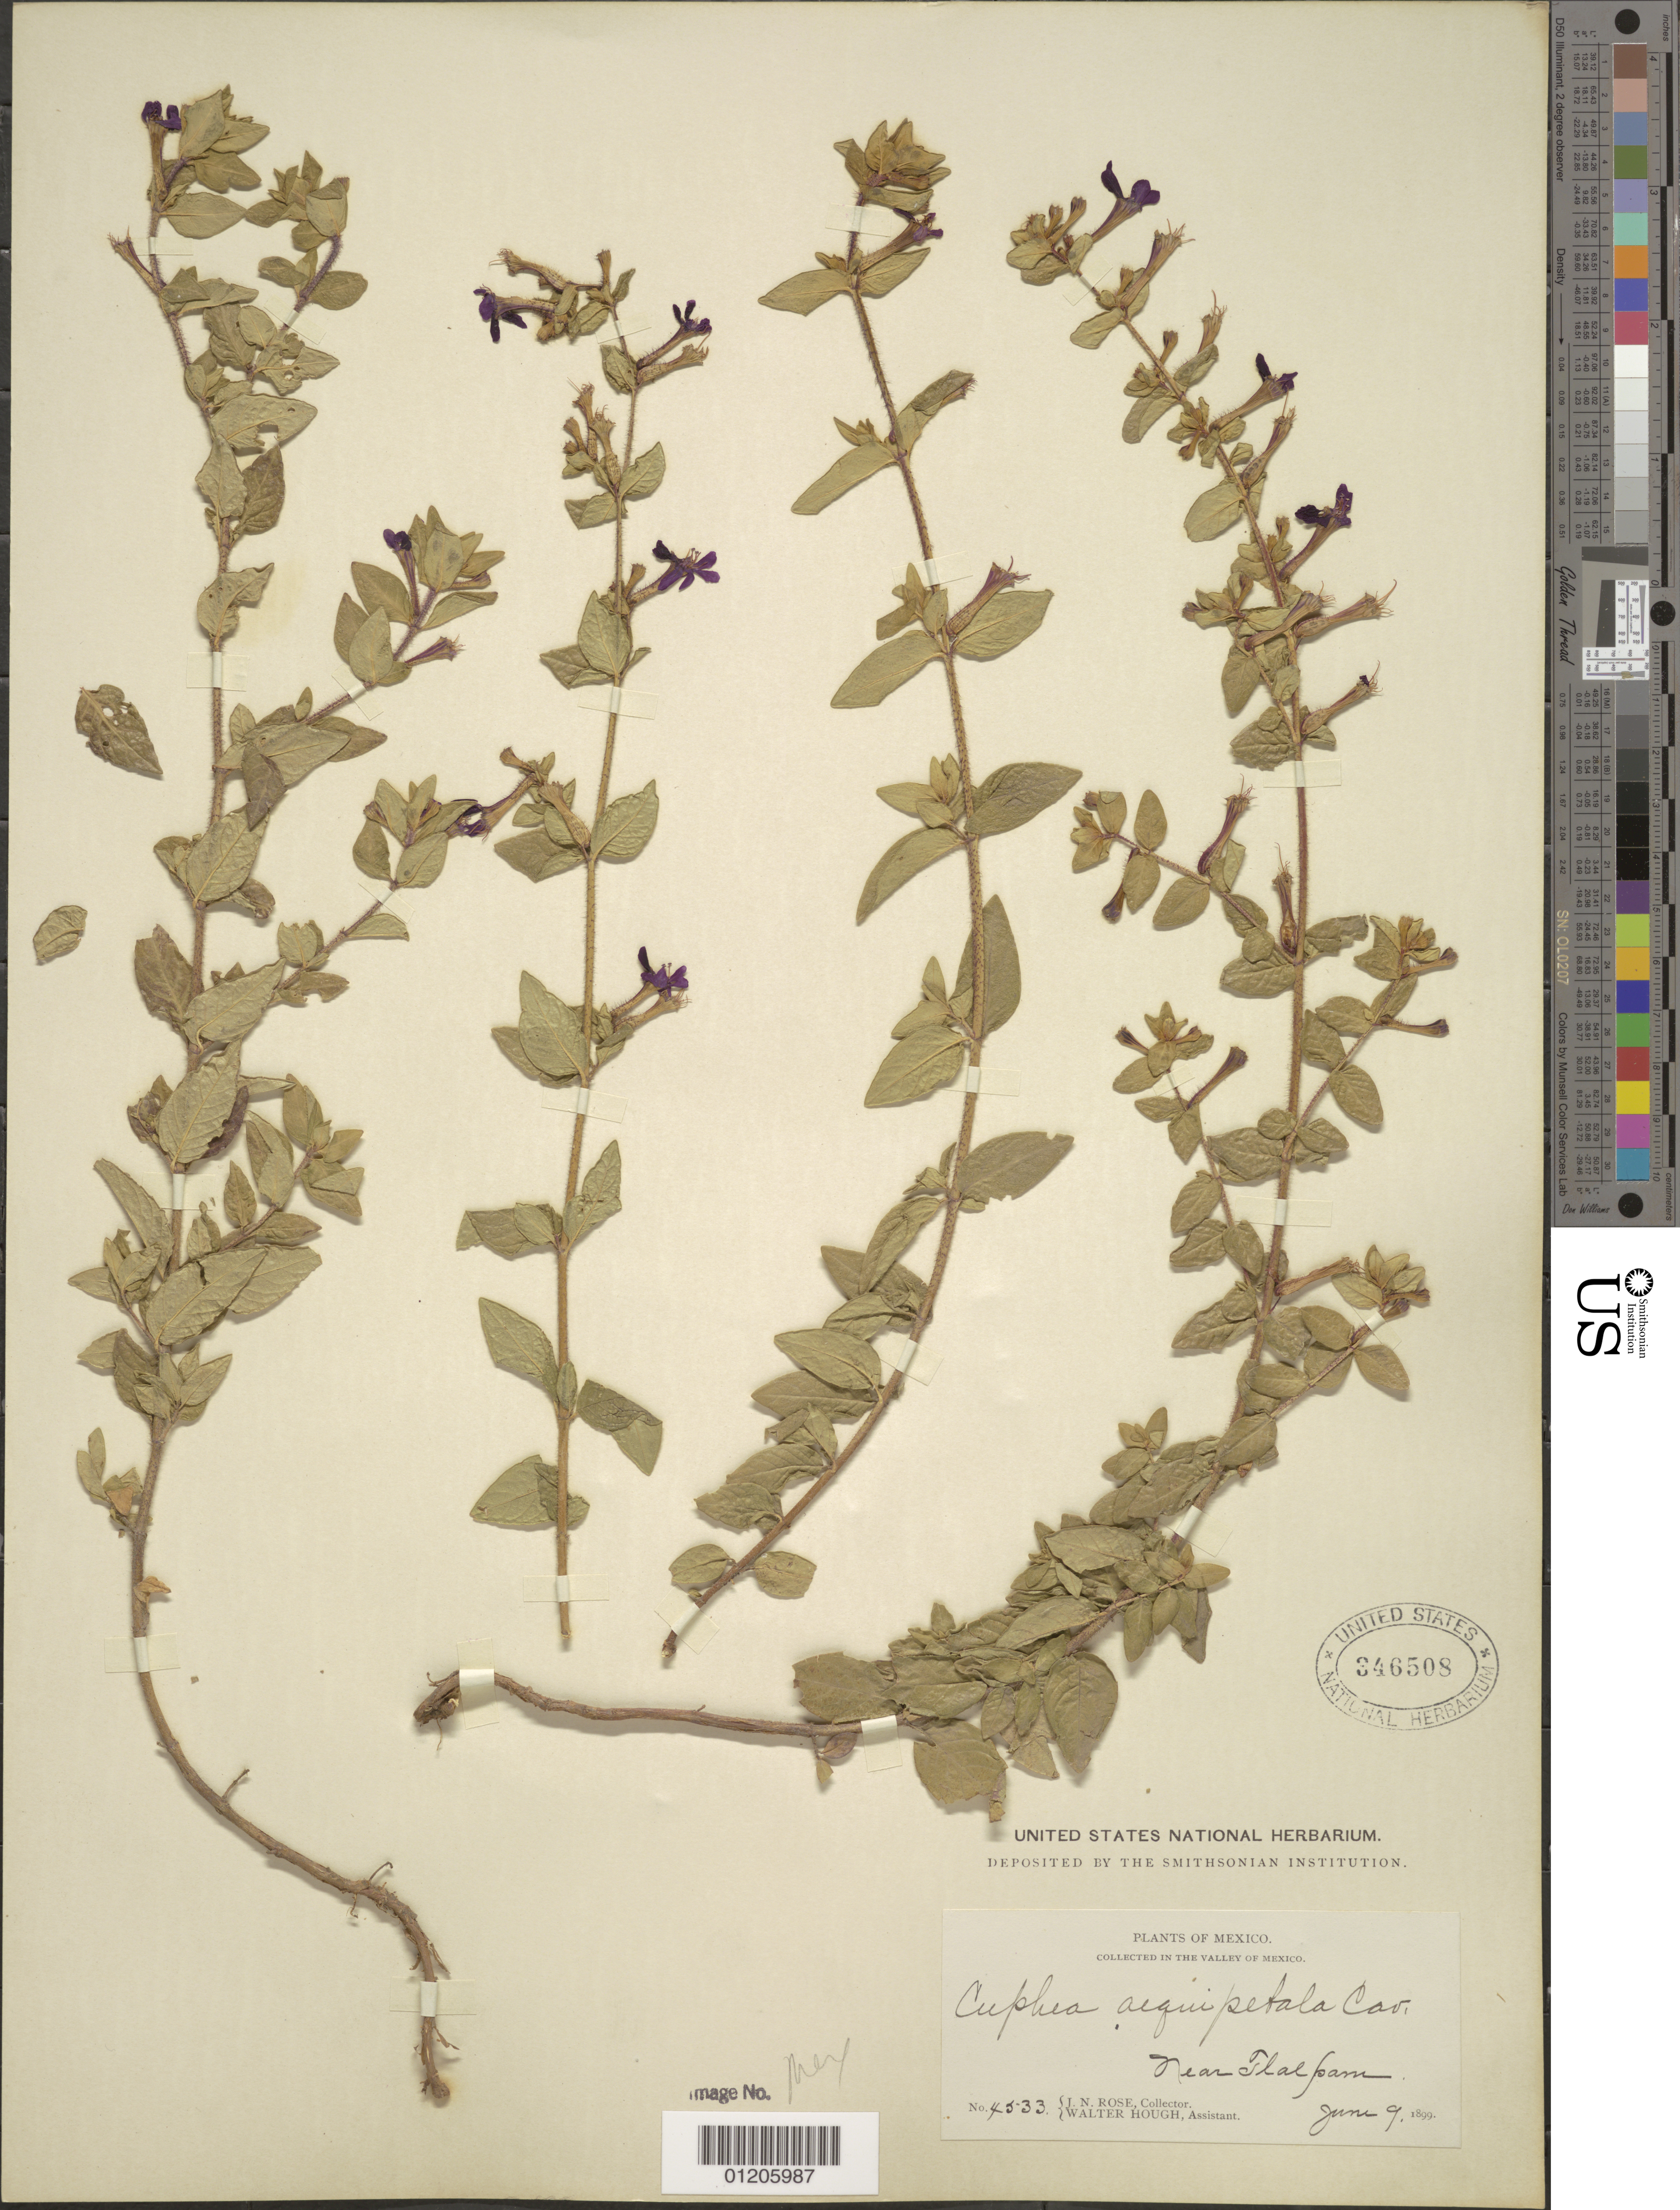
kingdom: Plantae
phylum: Tracheophyta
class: Magnoliopsida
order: Myrtales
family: Lythraceae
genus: Cuphea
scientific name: Cuphea aequipetala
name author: Cav.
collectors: J. N. Rose & W. Hough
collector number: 4533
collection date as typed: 09 Jun 1899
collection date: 1899-06-09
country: Mexico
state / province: Distrito Federal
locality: Near Tlalpam in the Valley of Mexico.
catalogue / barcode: US 346508